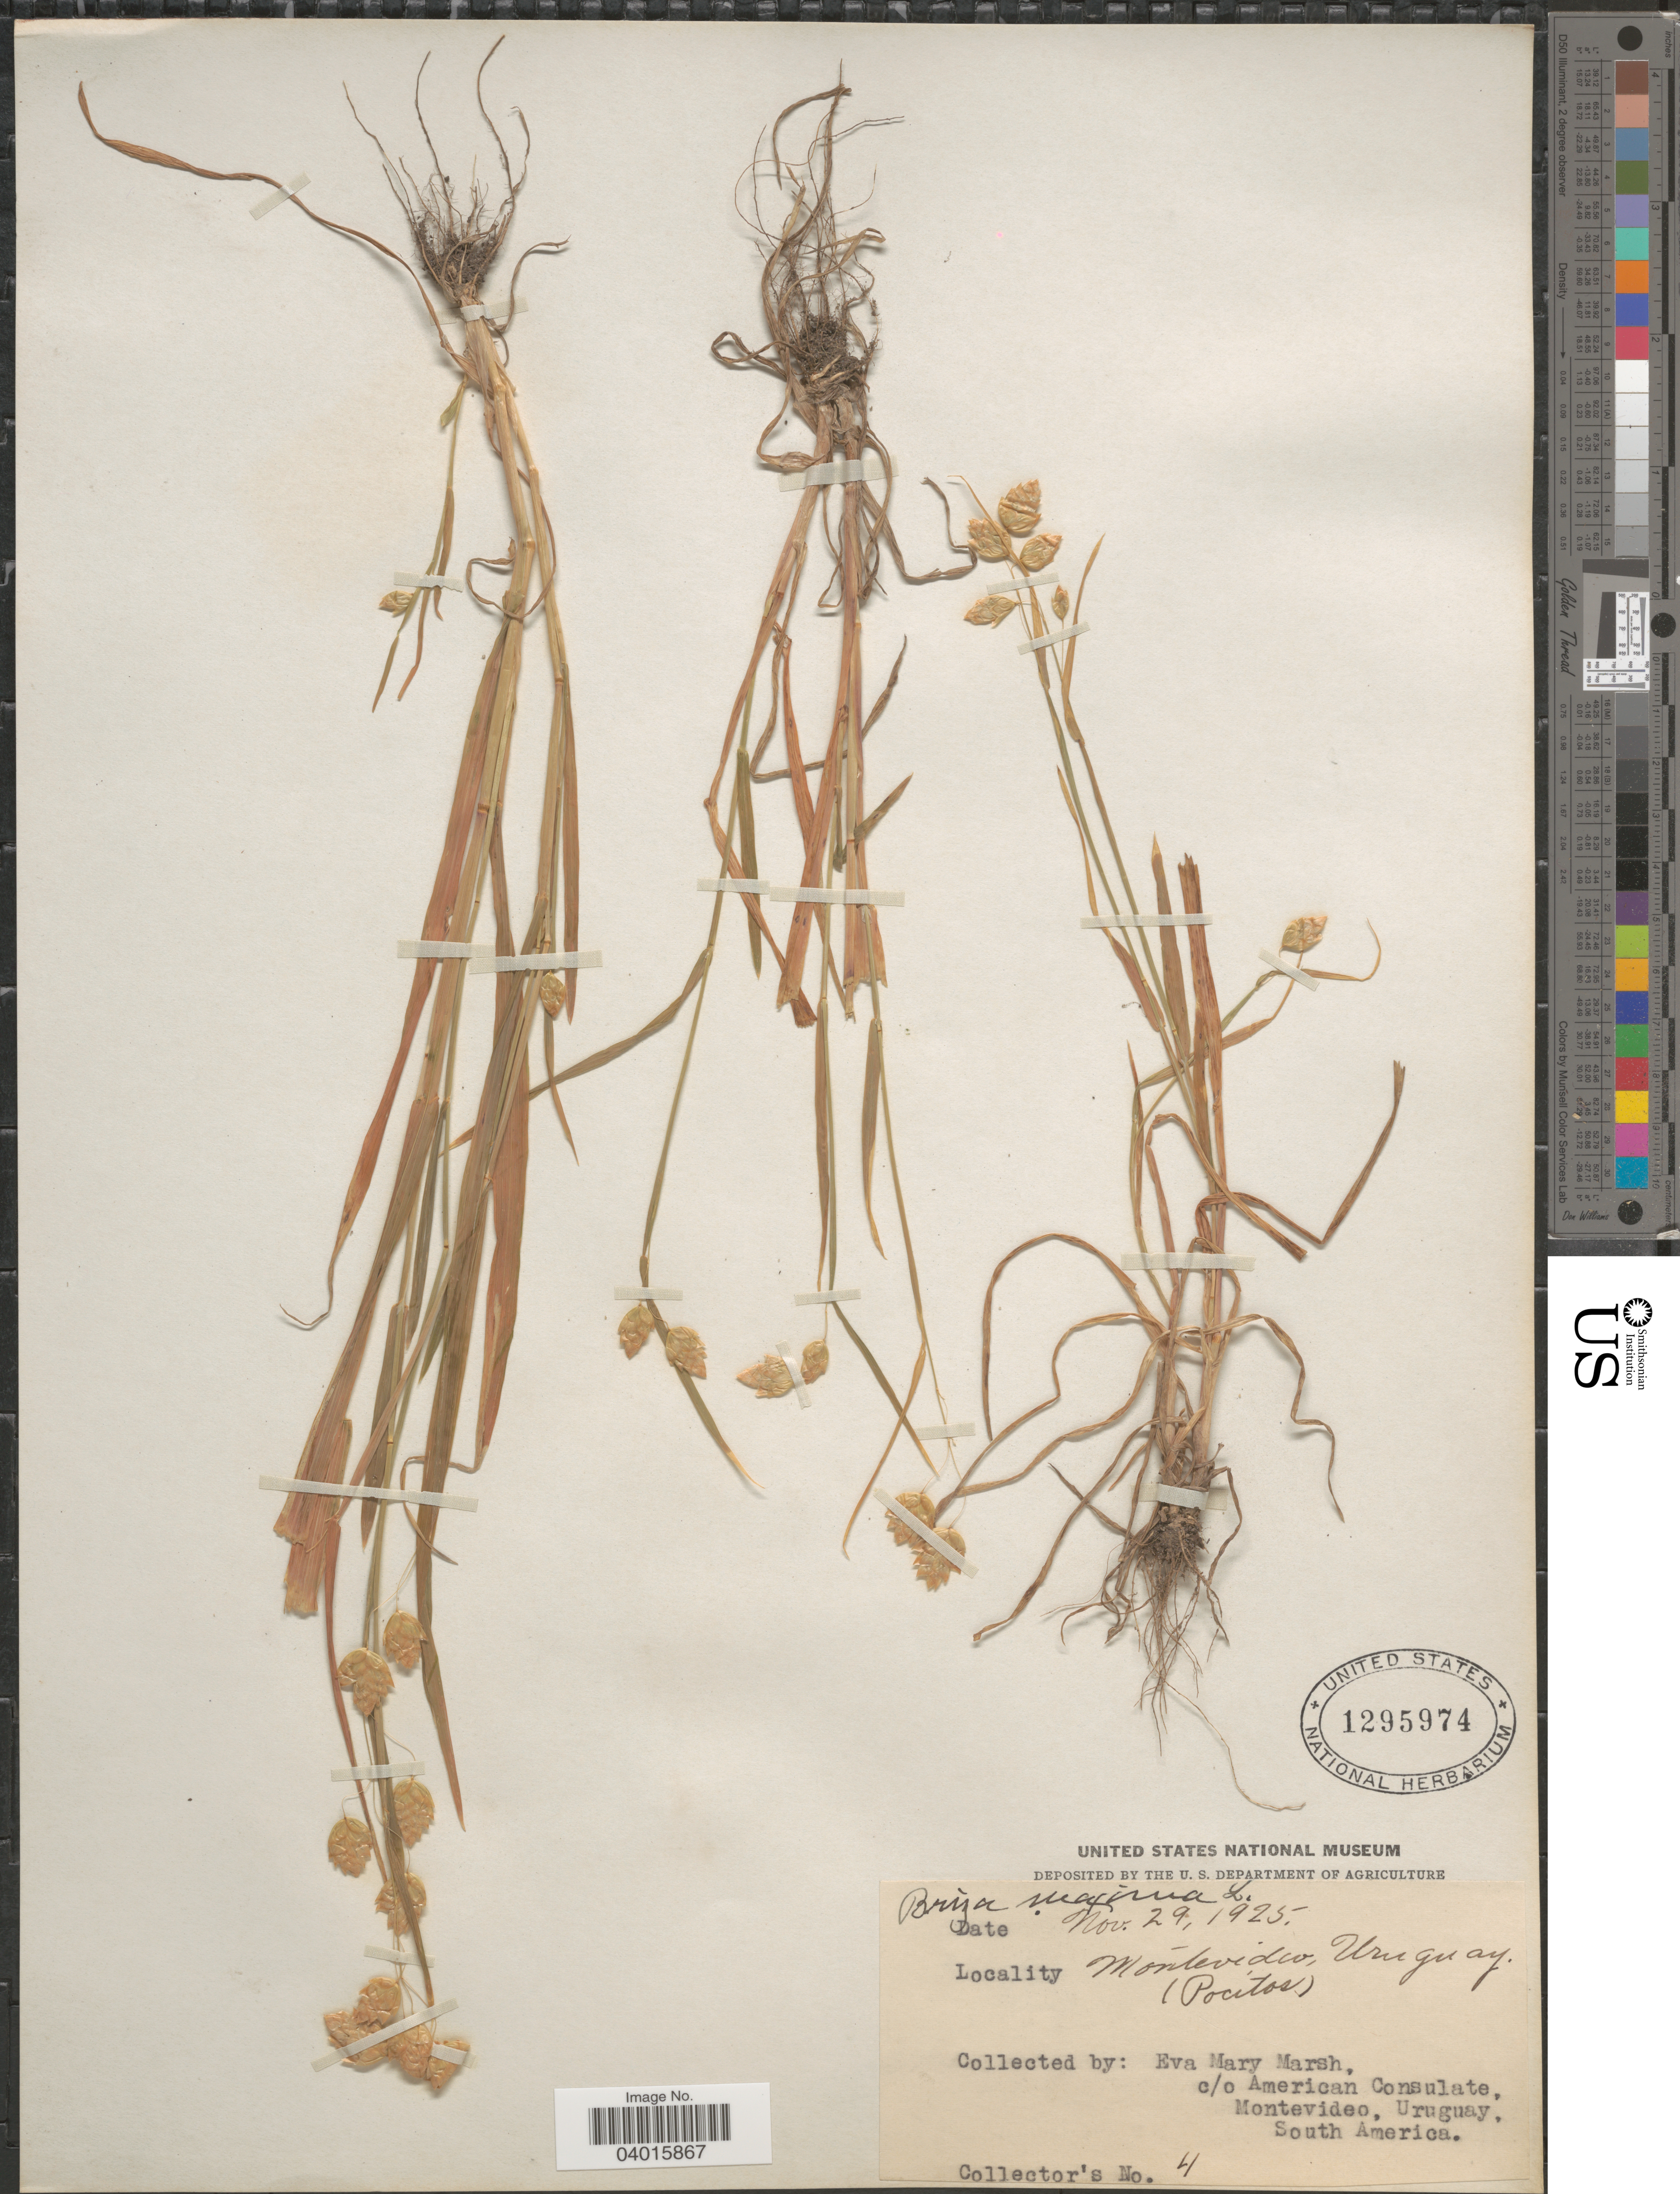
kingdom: Plantae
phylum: Tracheophyta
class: Liliopsida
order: Poales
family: Poaceae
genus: Briza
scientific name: Briza maxima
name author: L.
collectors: E. Marsh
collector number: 4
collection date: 1925-11-29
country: Uruguay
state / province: Montevideo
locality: (Pocitos).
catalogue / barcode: US 1295974